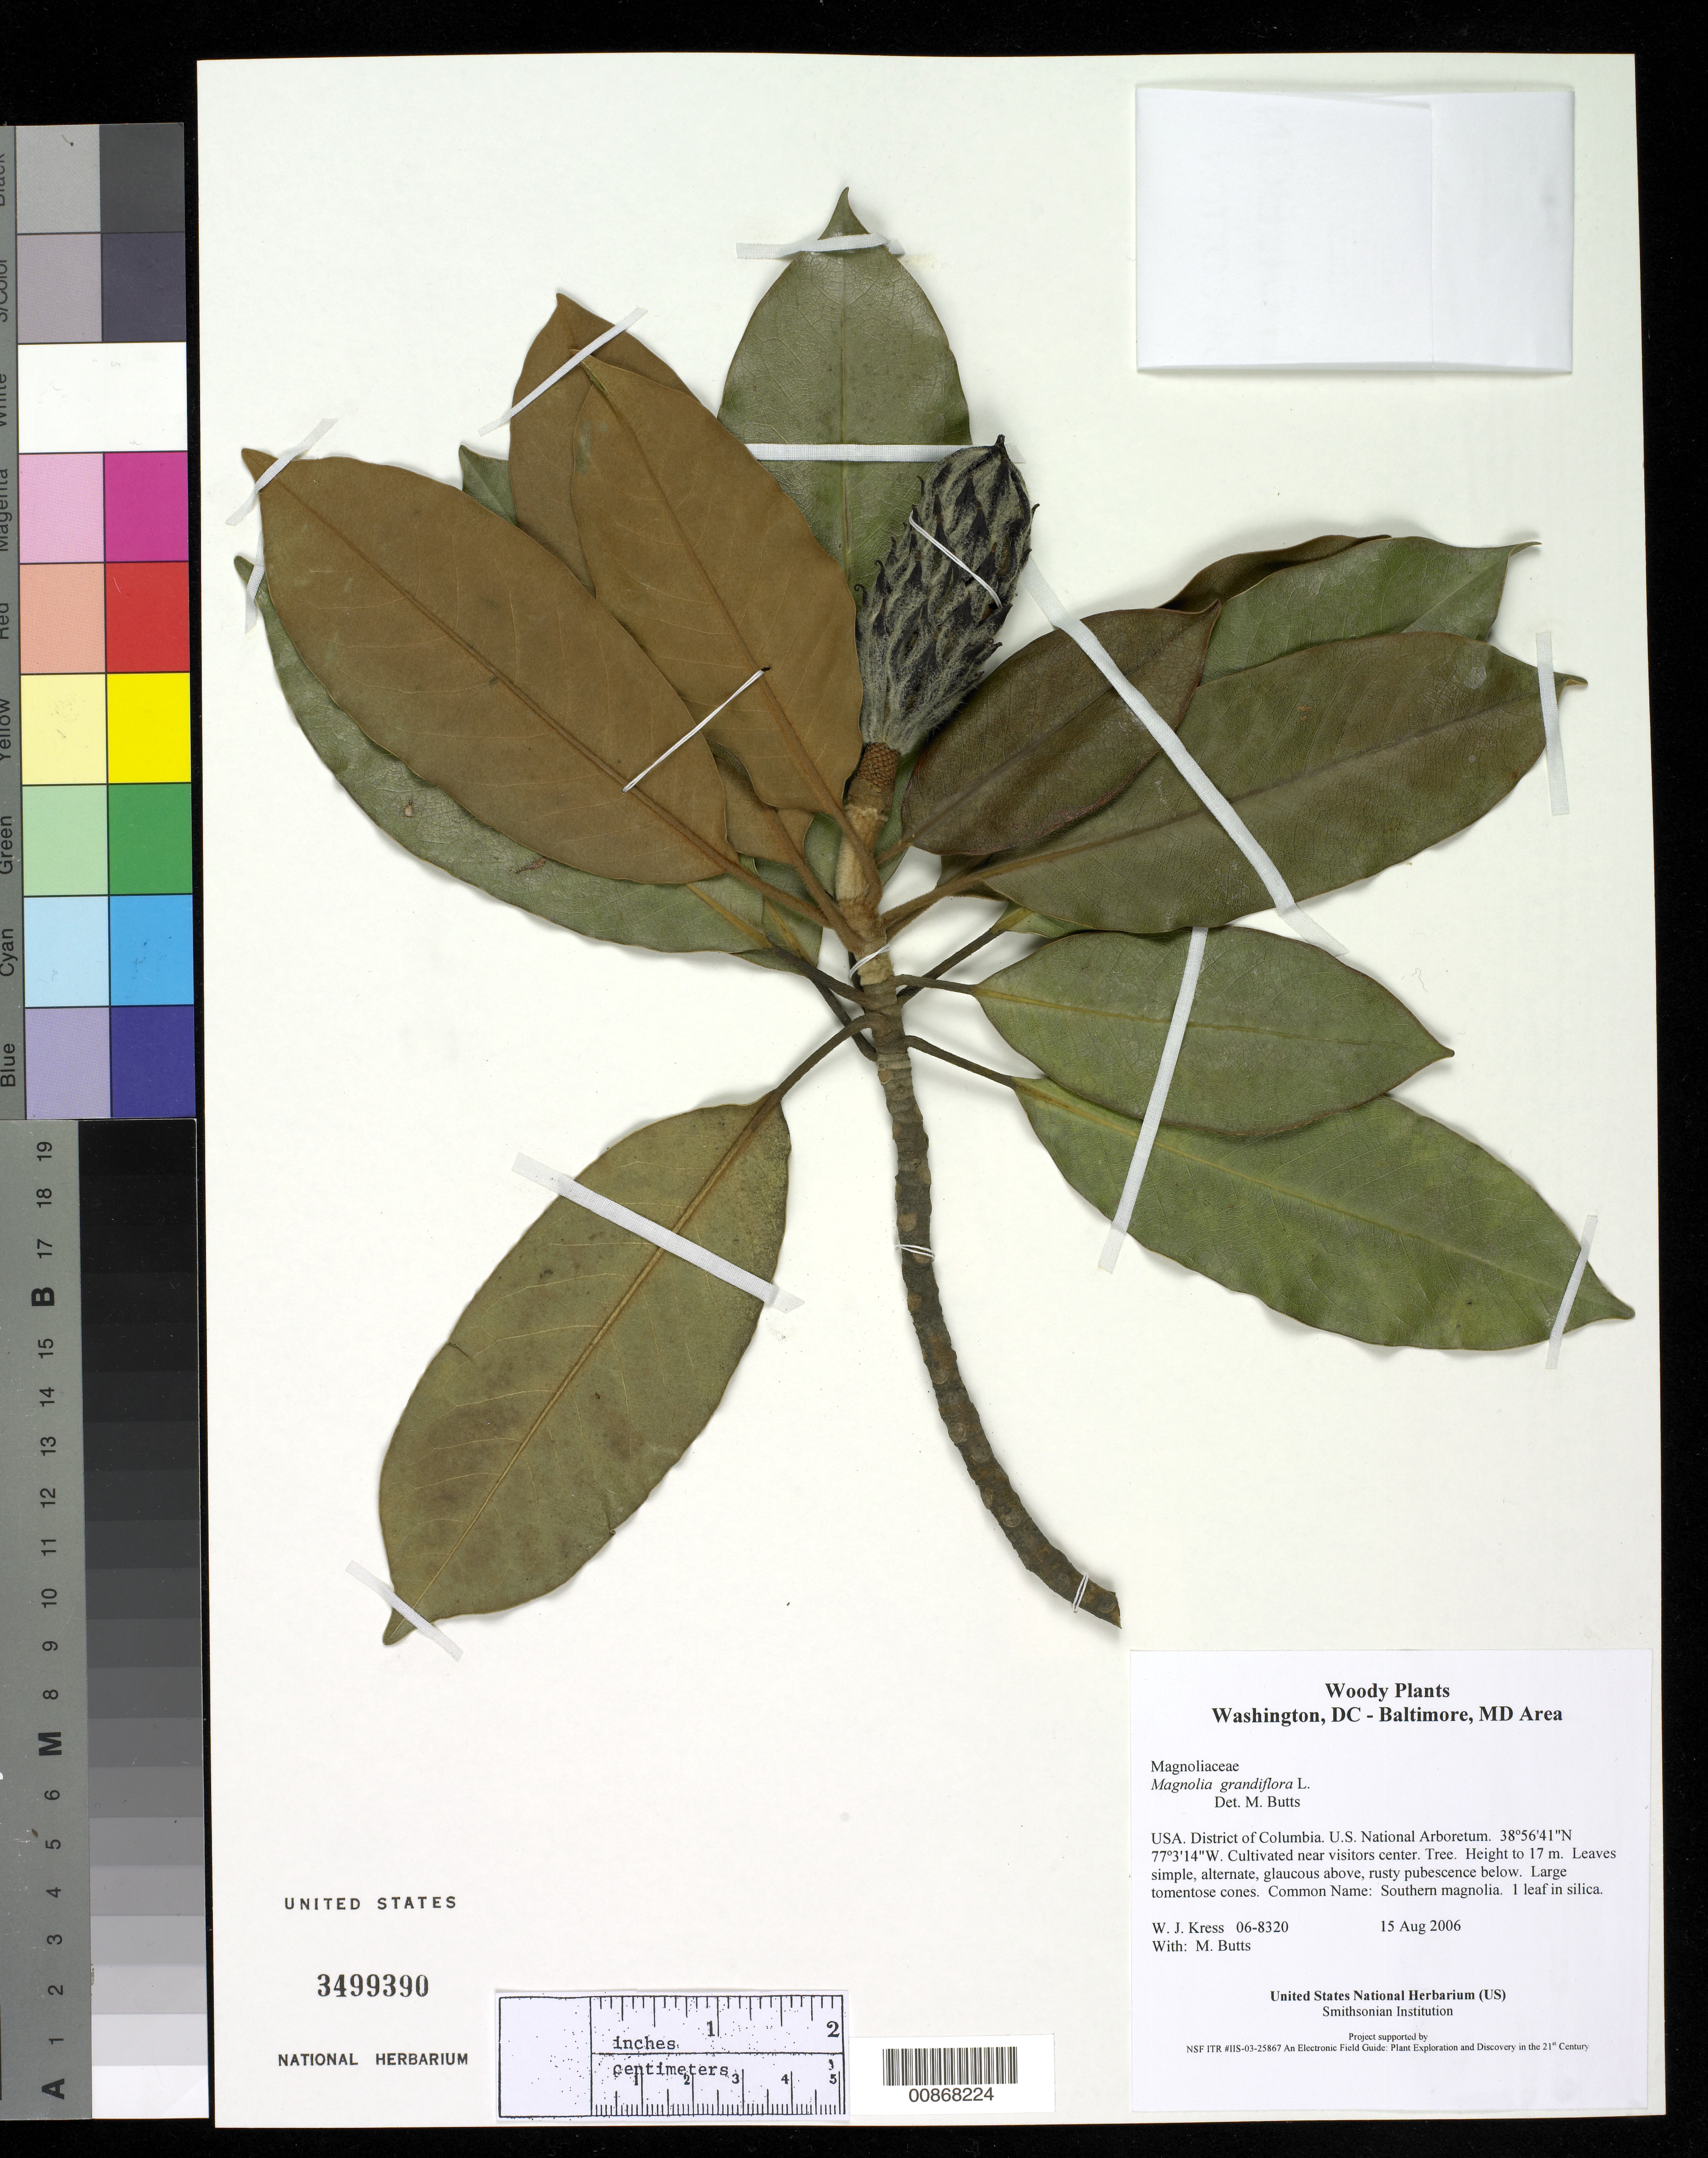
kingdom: Plantae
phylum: Tracheophyta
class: Magnoliopsida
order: Magnoliales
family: Magnoliaceae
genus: Magnolia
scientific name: Magnolia grandiflora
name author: L.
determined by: Butts, M. B.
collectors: W. J. Kress & M. B. Butts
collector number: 06-8320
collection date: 2006-08-15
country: United States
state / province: District of Columbia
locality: U.S. National Arboretum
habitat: Cultivated near visitors center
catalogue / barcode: US 3499390